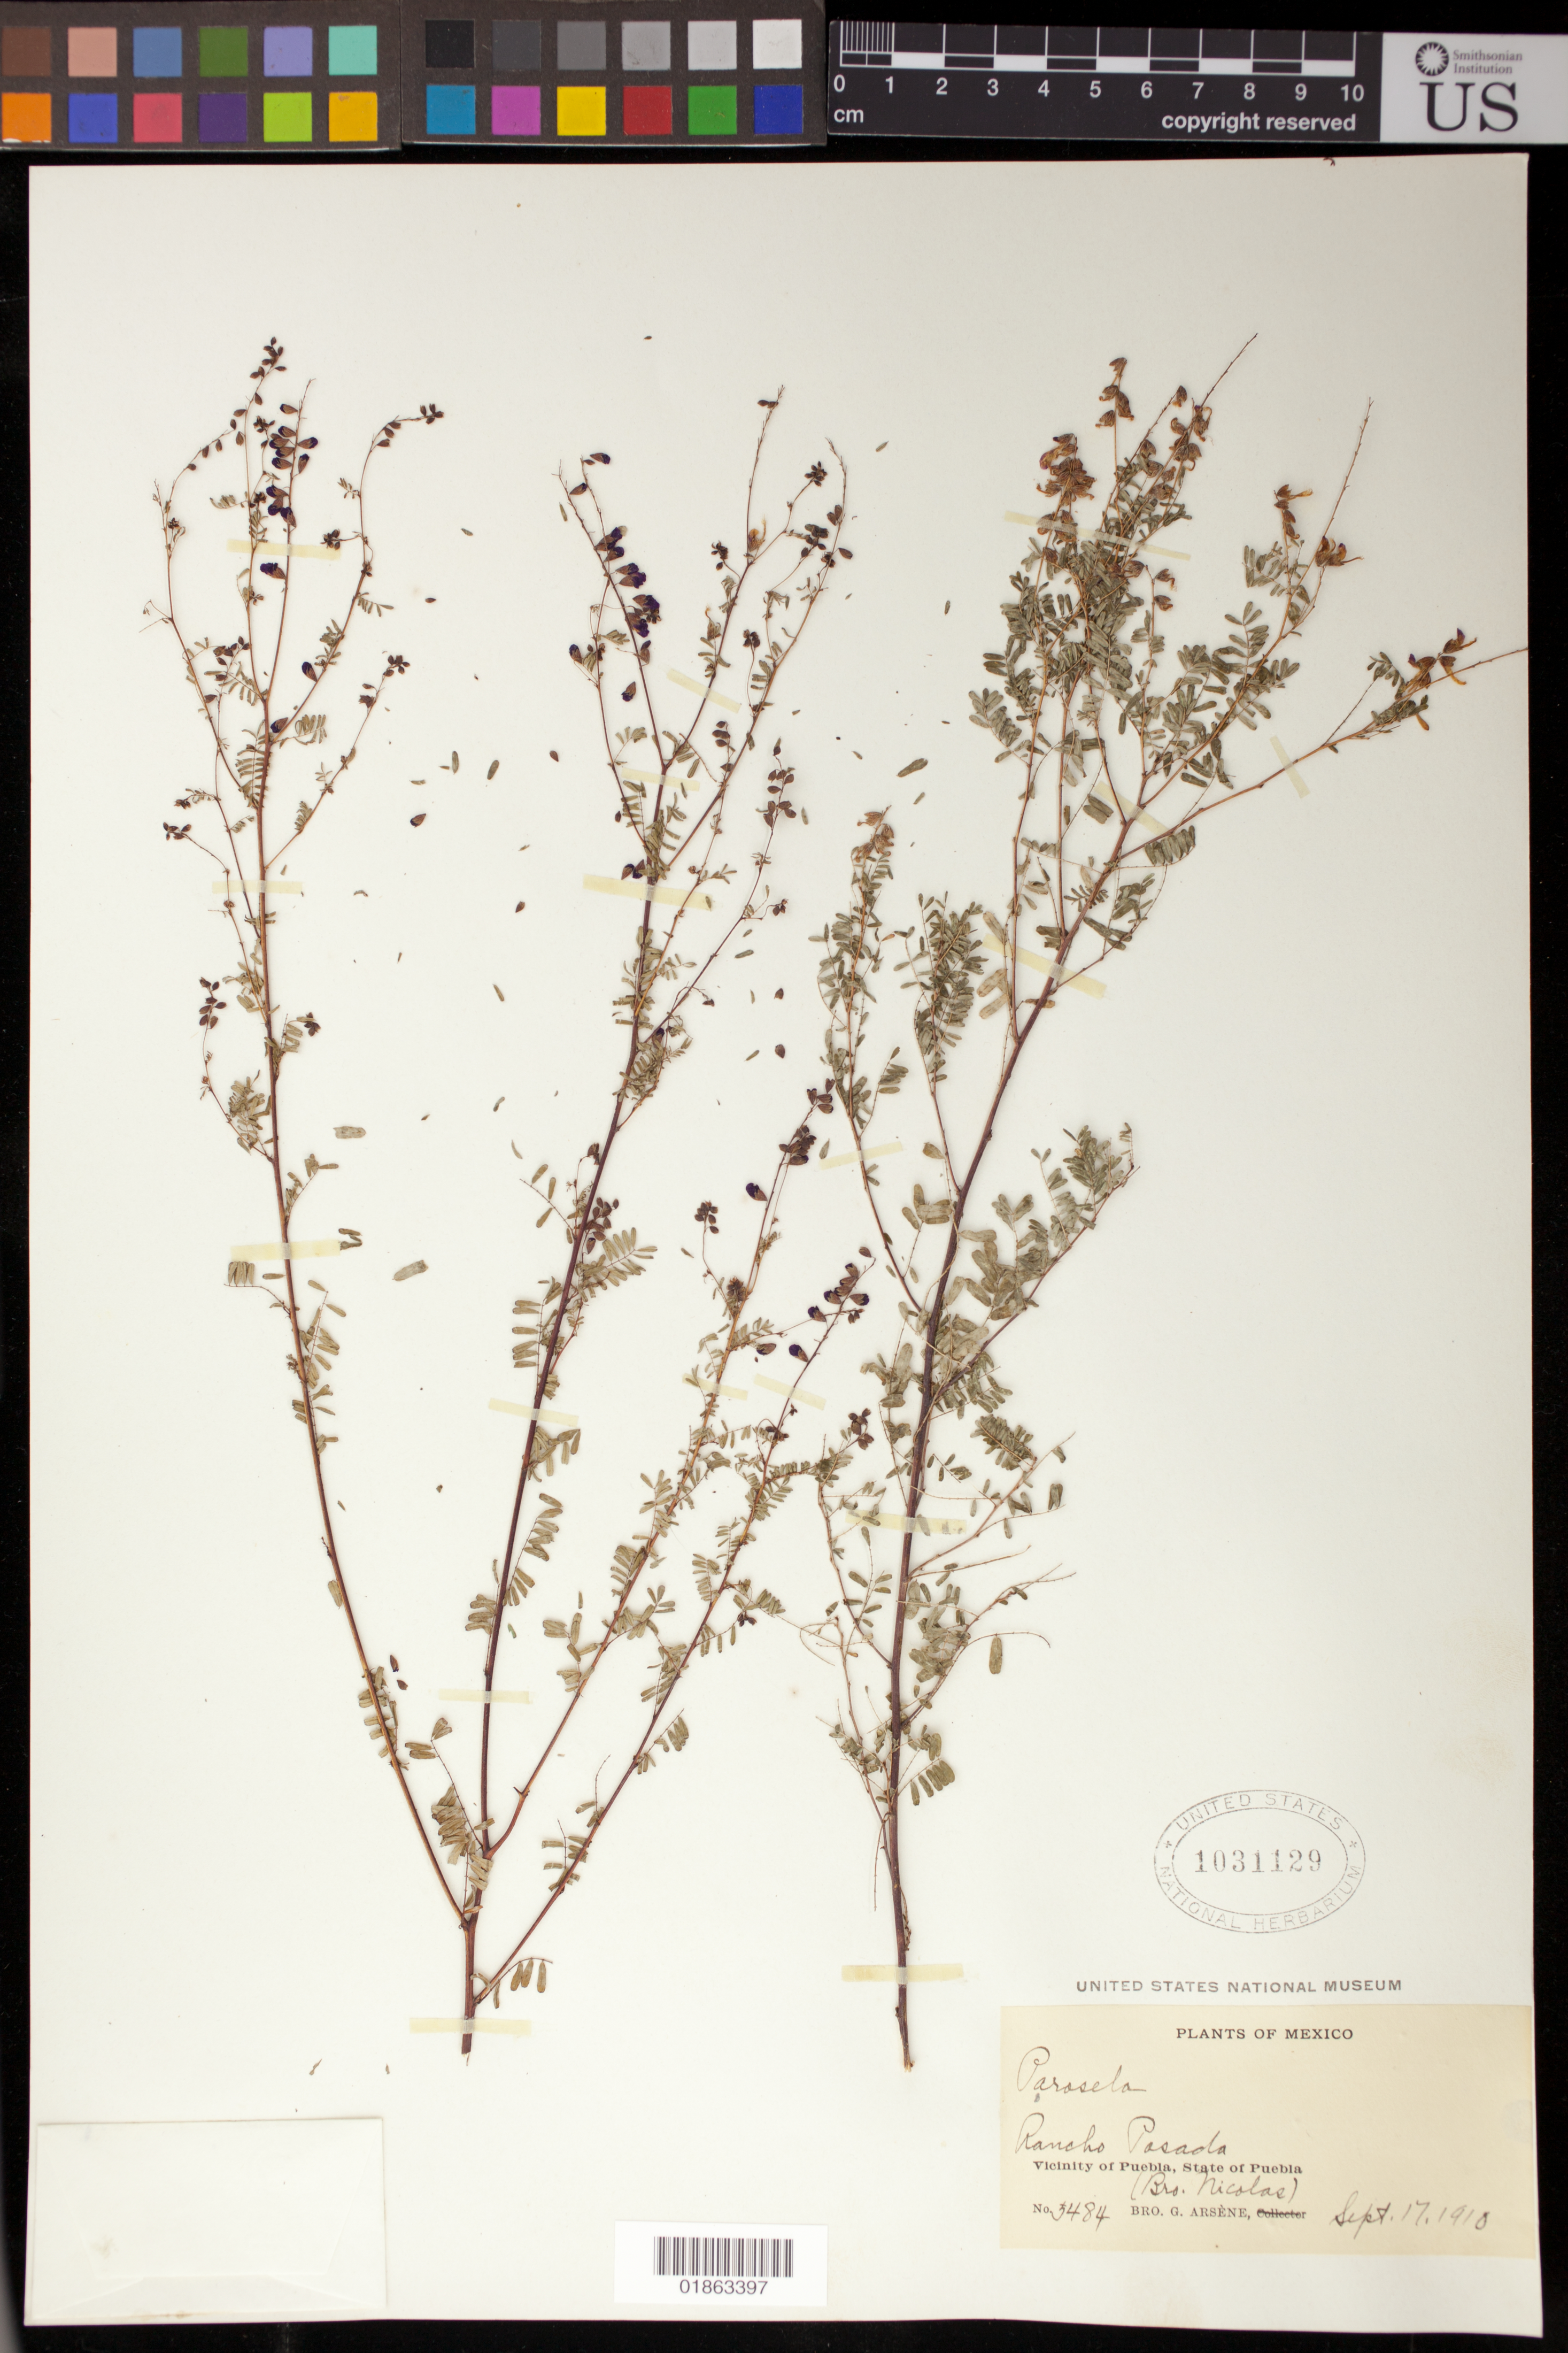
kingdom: Plantae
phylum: Tracheophyta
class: Magnoliopsida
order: Fabales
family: Fabaceae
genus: Marina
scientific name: Marina nutans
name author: (Cav.) Barneby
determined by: Strong, M. T., (US), Smithsonian Institution - National Museum of Natural History (UNITED STATES)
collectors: Bro. Nicolas & Bro. G. Arsène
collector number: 5484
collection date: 1910-09-17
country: Mexico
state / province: Puebla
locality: Rancho Pasada, Vicinity Puebla, State of Puebla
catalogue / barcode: US 1031129